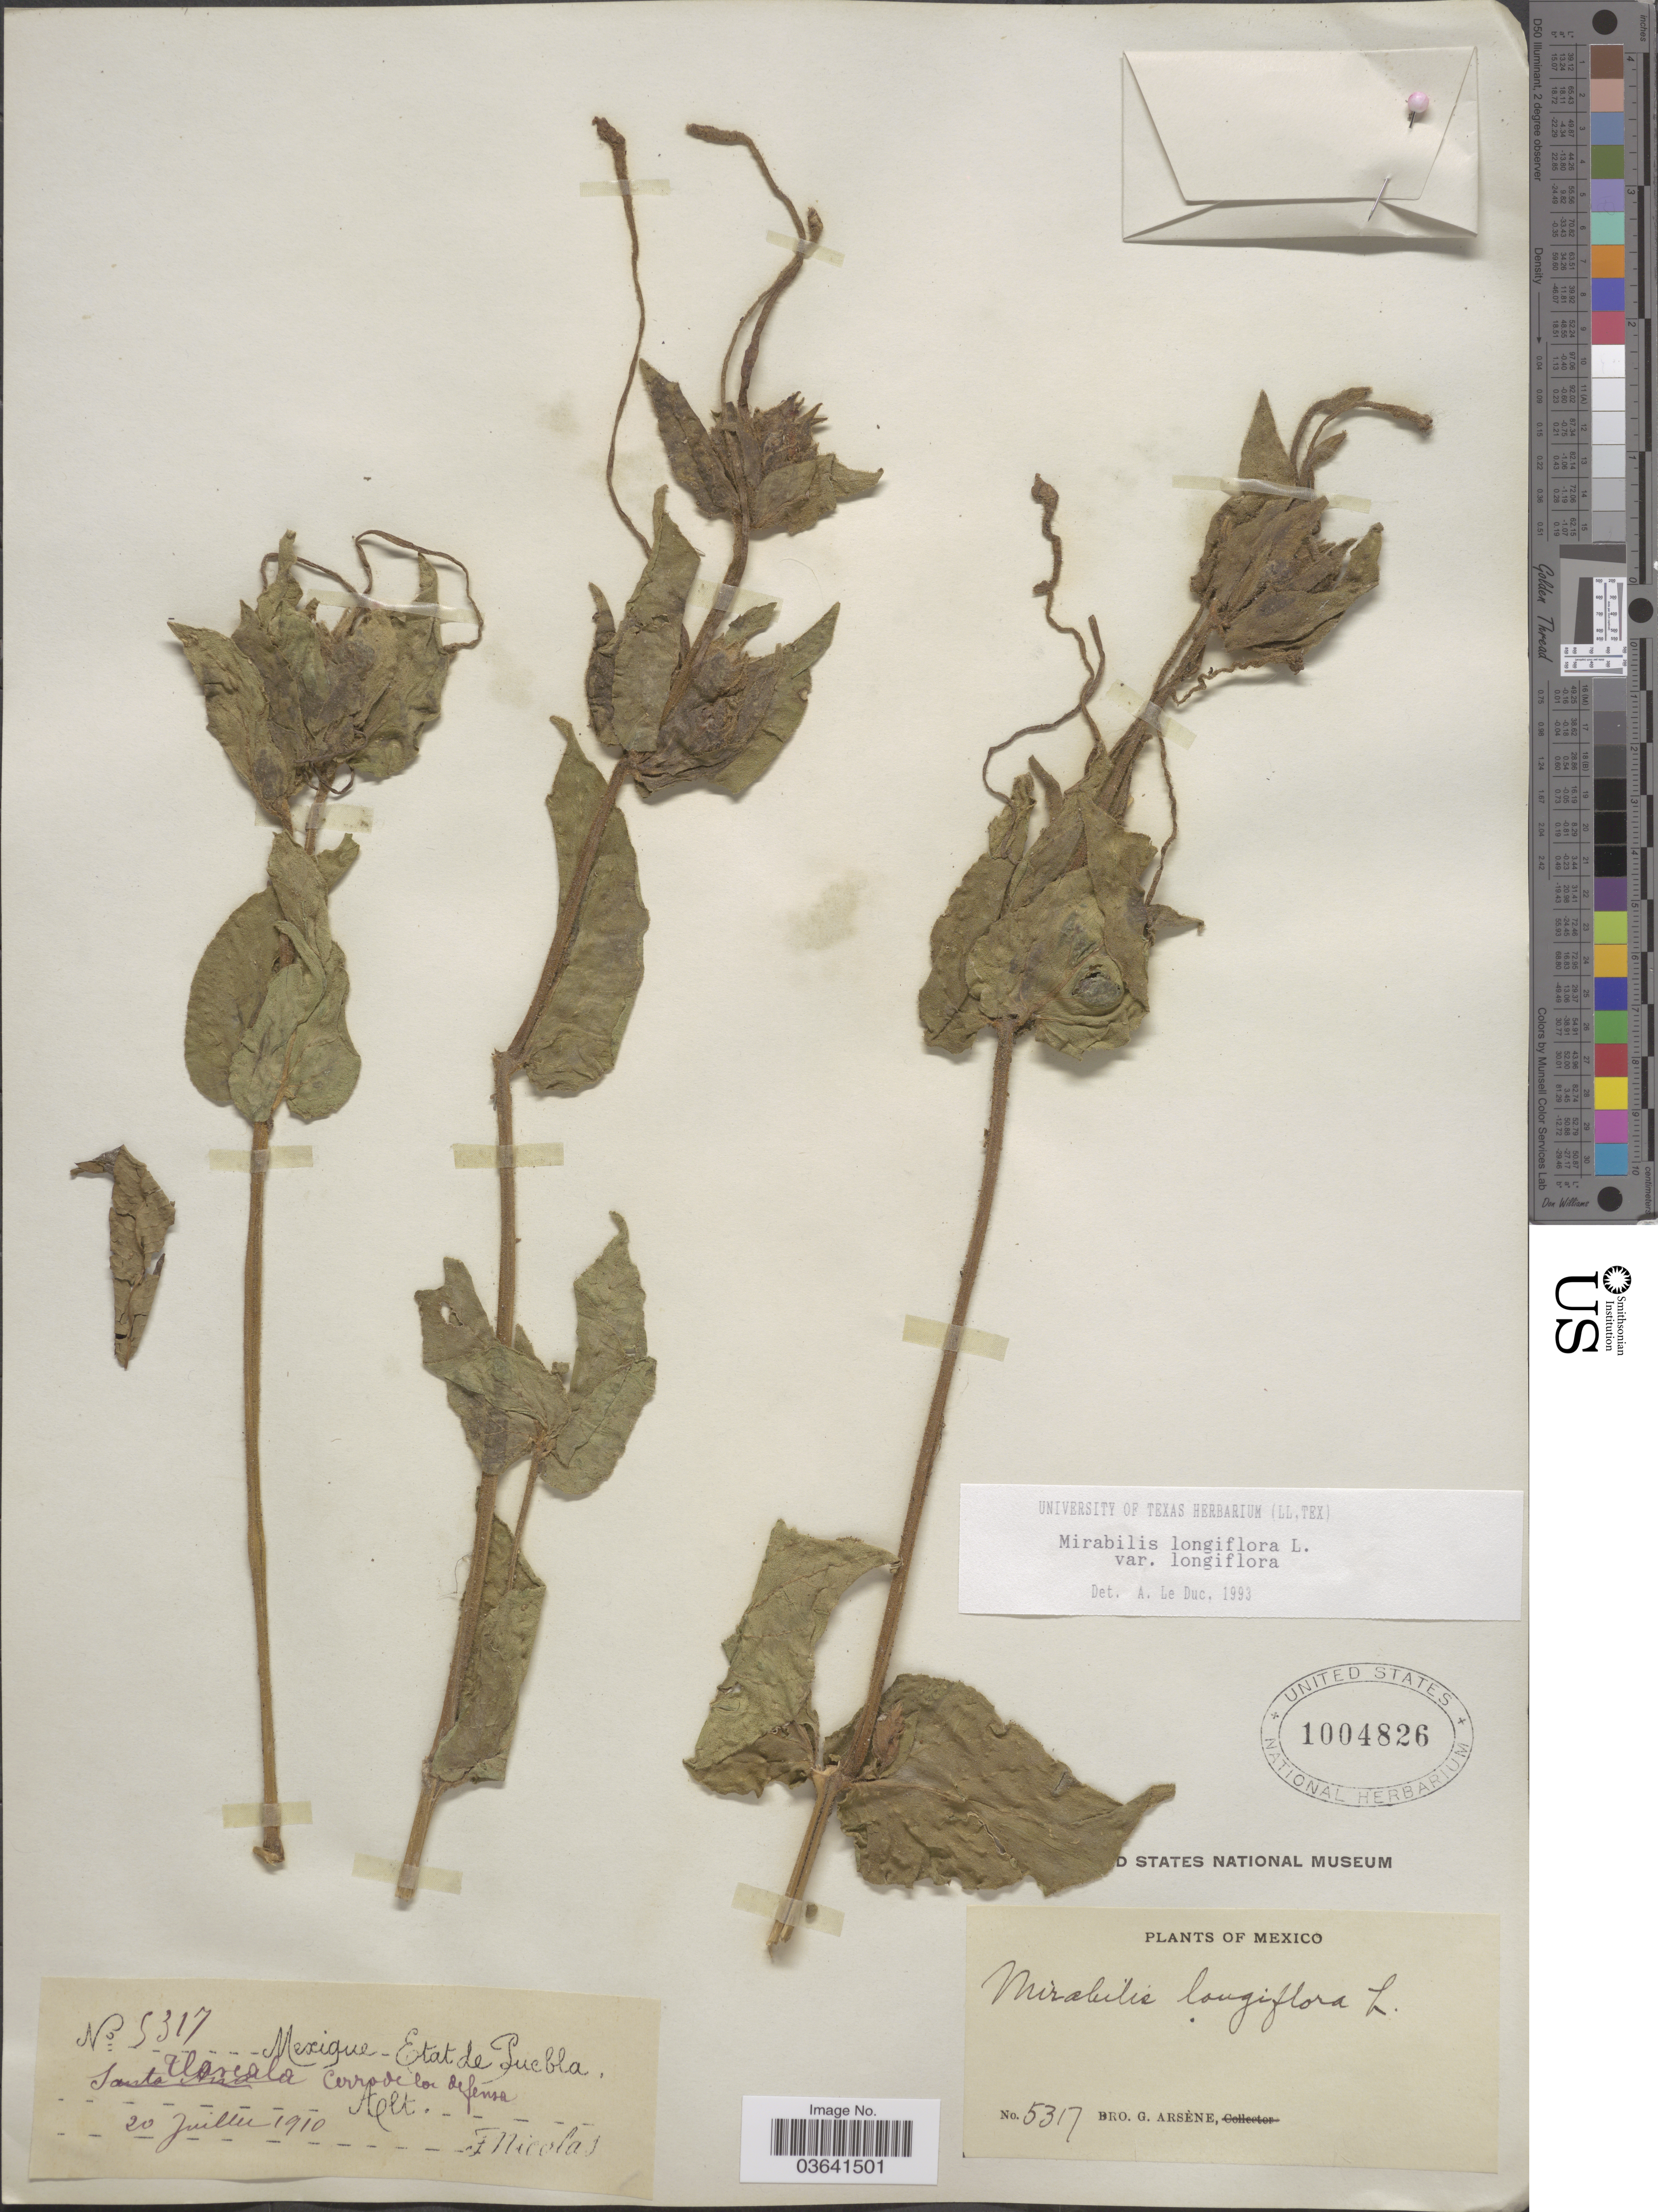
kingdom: Plantae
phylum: Tracheophyta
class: Magnoliopsida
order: Caryophyllales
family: Nyctaginaceae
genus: Mirabilis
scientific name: Mirabilis longiflora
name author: L.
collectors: F. Nicolas & Bro. G. Arsène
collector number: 5317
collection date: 1910-07-20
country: Mexico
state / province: Puebla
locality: Etat de Puebla.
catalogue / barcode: US 1004826